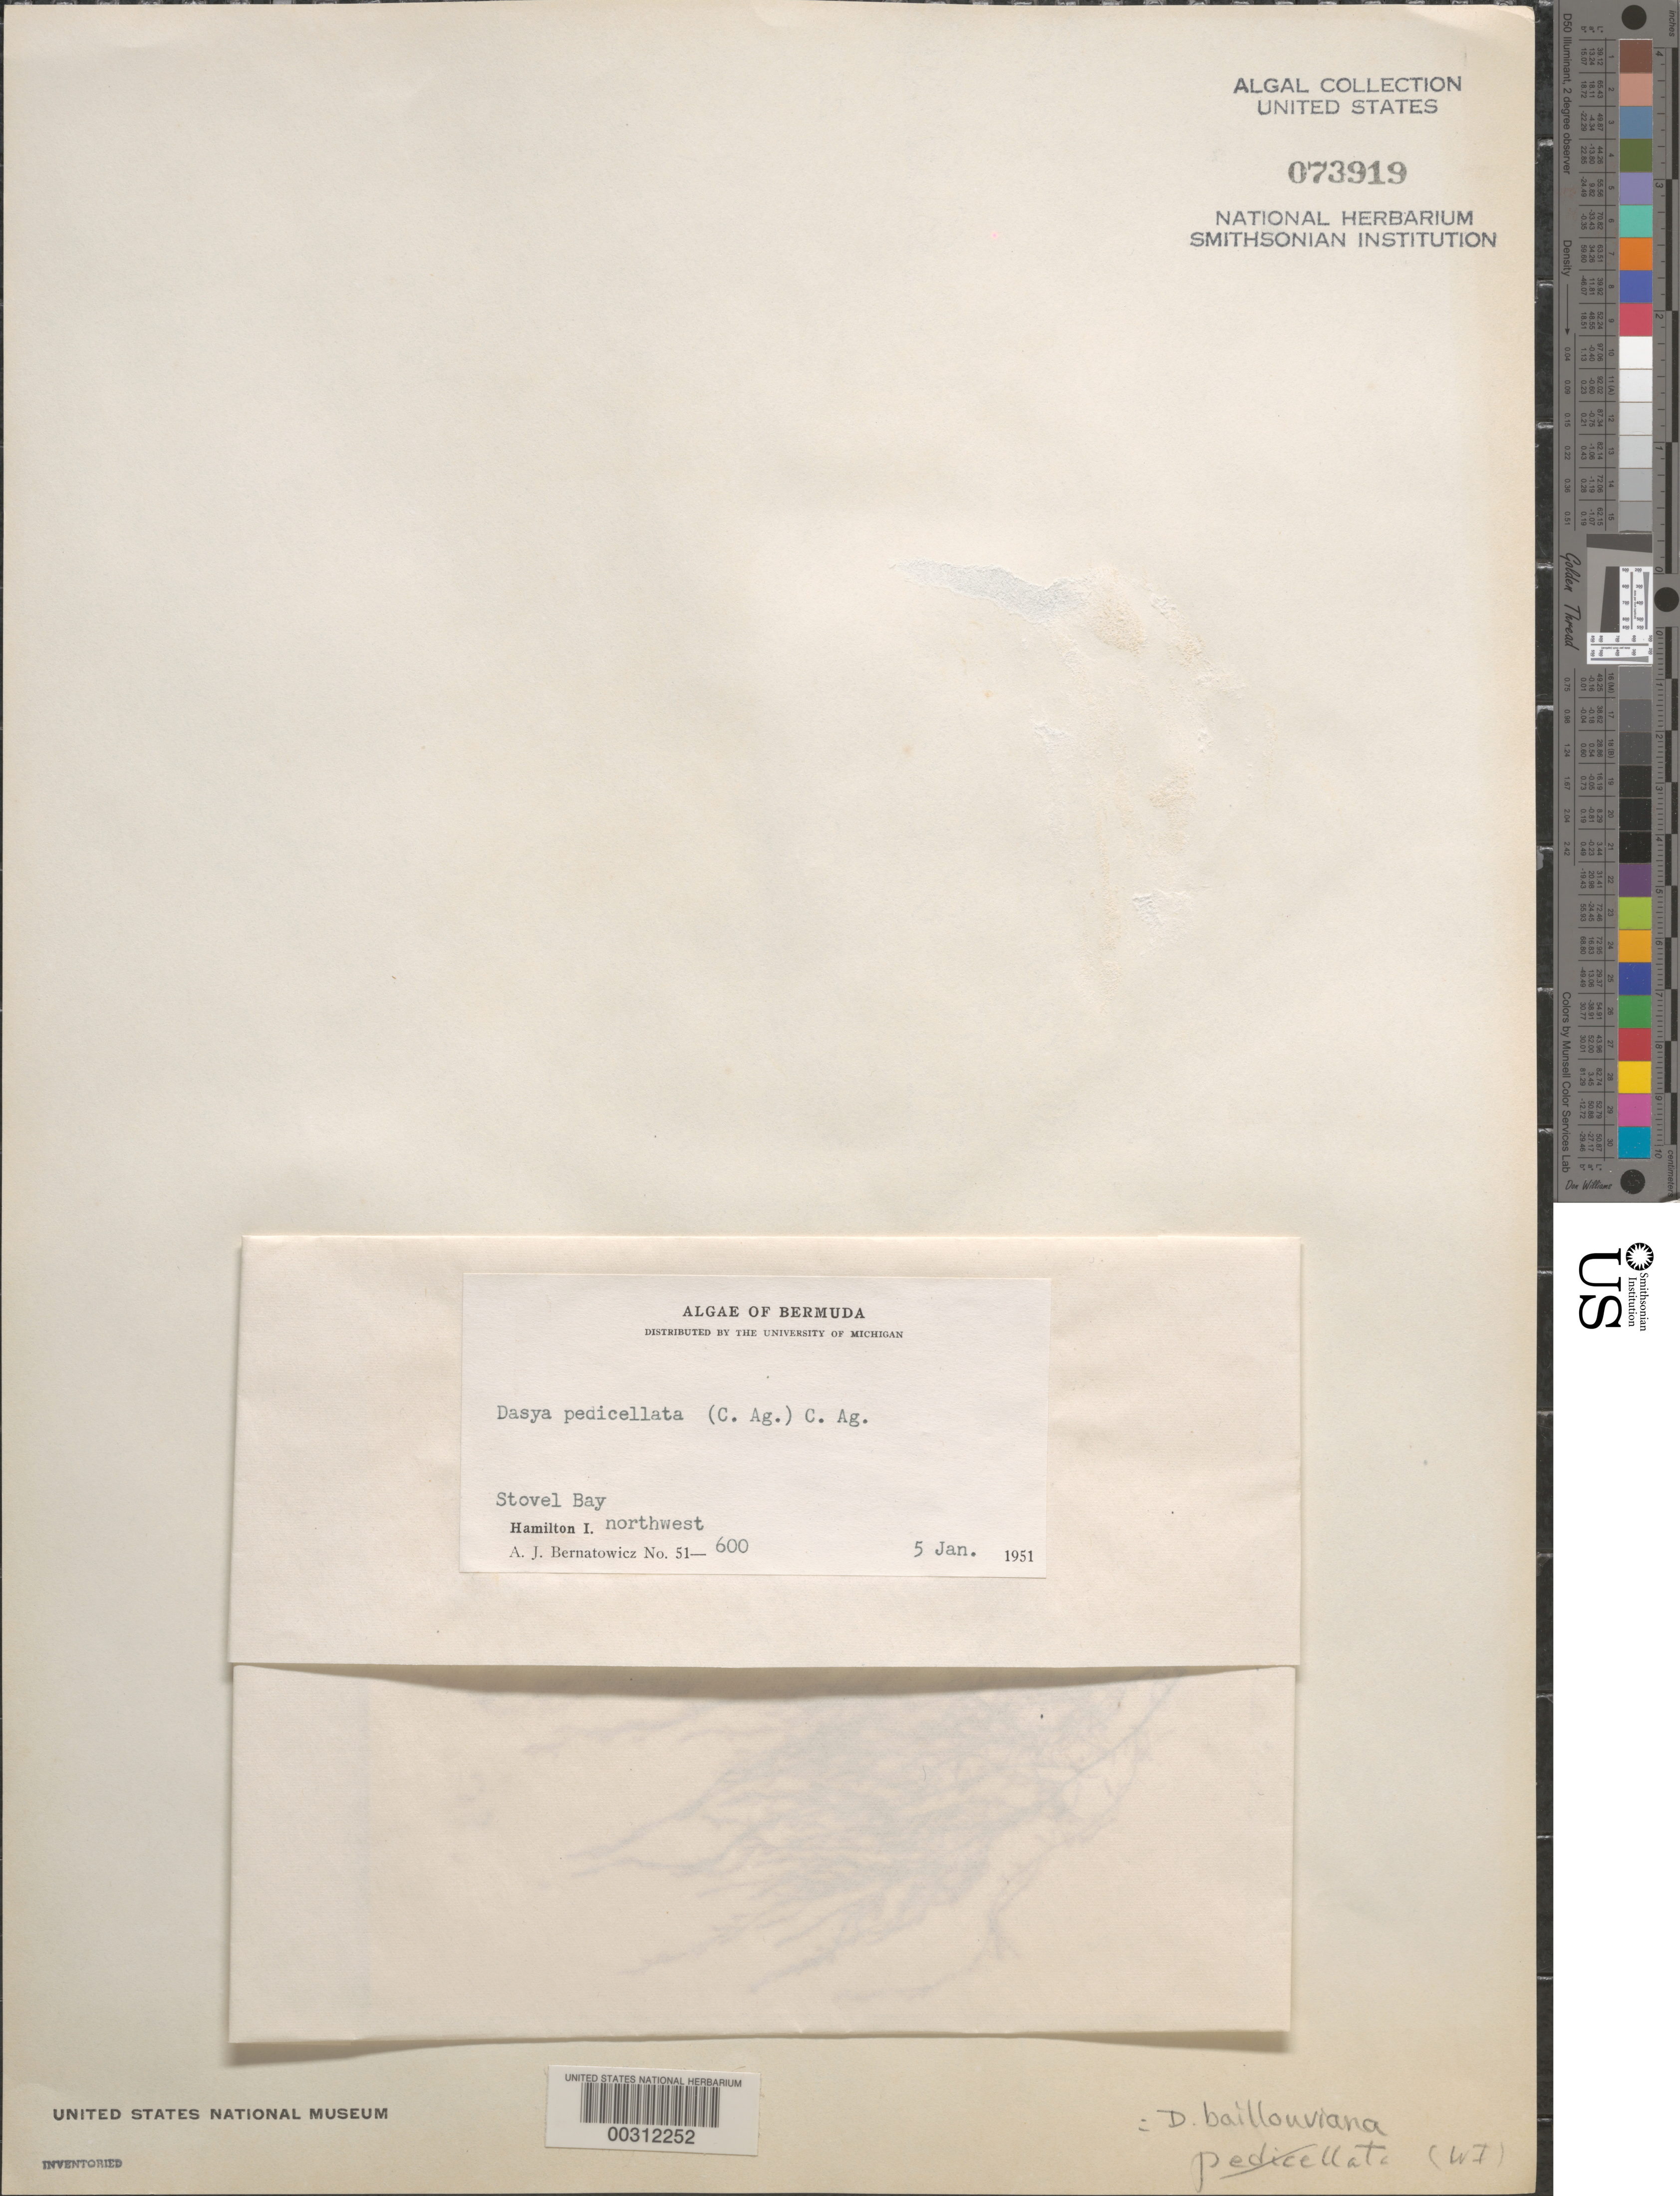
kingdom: Plantae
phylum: Rhodophyta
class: Florideophyceae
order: Ceramiales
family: Dasyaceae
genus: Dasya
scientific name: Dasya pedicellata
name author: (C. Agardh) C. Agardh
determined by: Algae name updating Project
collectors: A. Bernatowicz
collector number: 51-600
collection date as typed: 05 Jan 1951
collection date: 1951-01-05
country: Bermuda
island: Bermuda Island (Hamilton Island)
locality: Stovel Bay, northwest part of Island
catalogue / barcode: US 73919